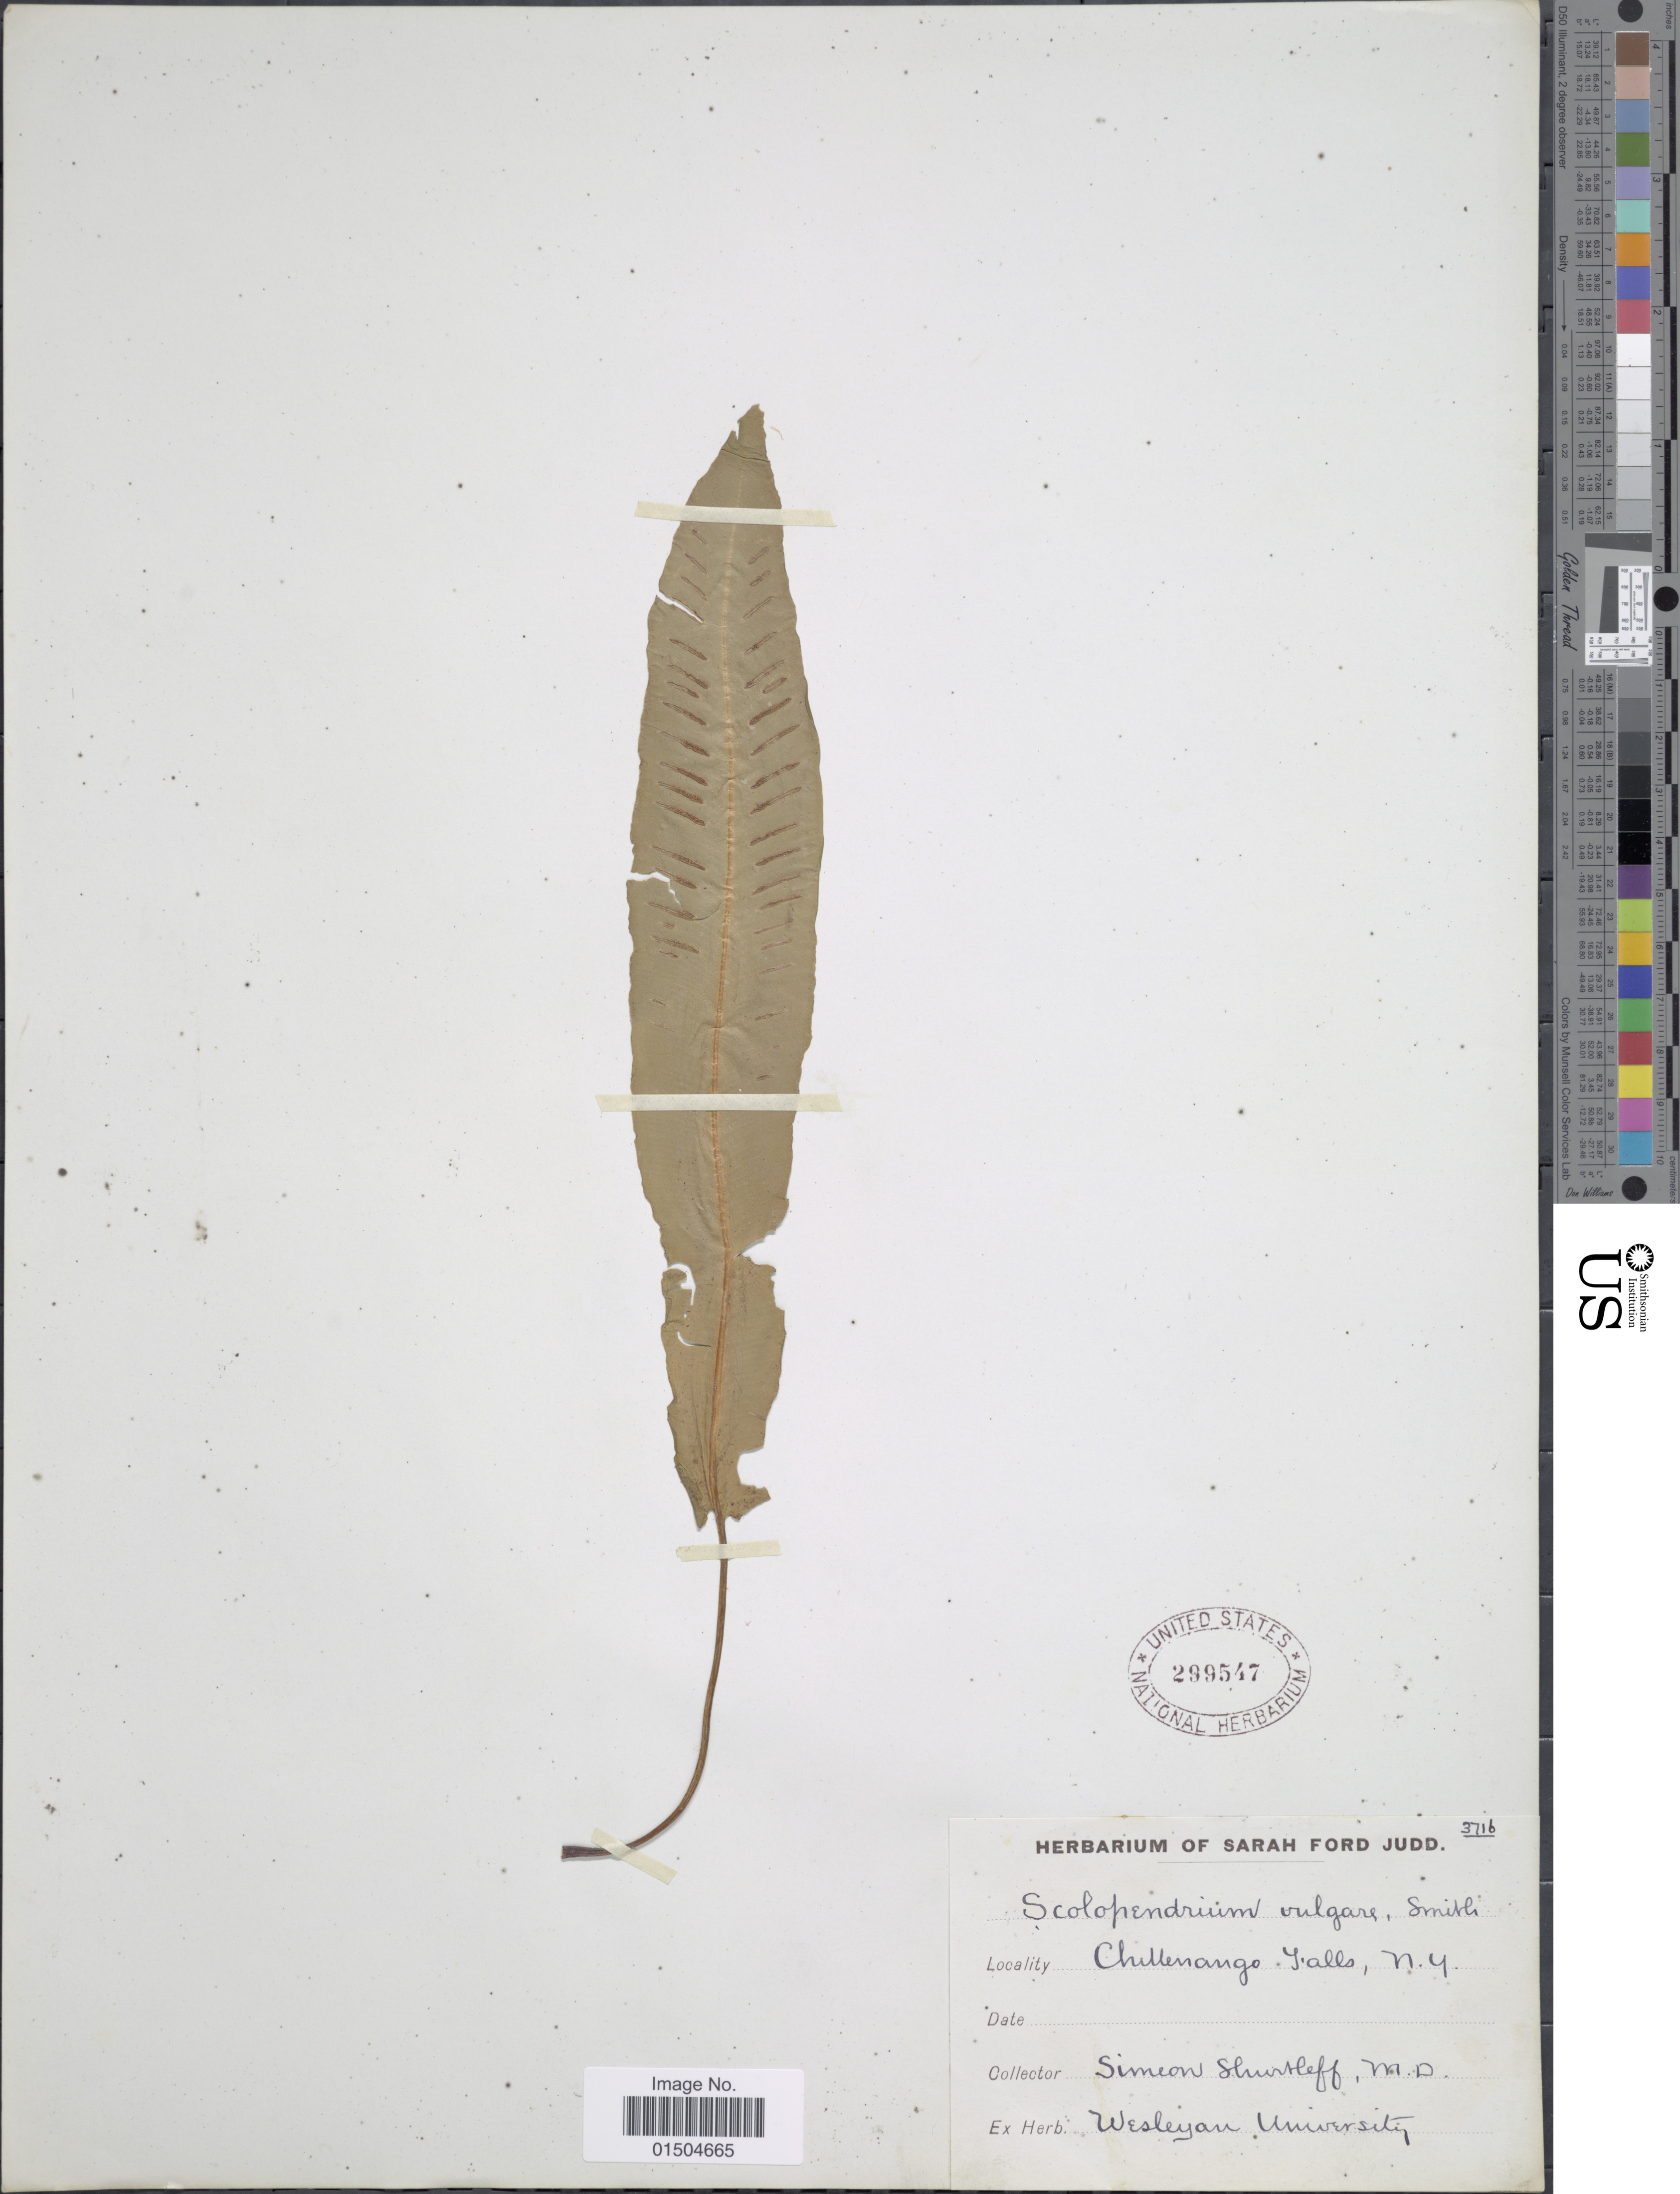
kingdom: Plantae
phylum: Tracheophyta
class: Polypodiopsida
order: Polypodiales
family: Aspleniaceae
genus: Asplenium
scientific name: Asplenium scolopendrium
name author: Sm.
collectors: S. Shurtleff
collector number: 3716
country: United States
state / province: New York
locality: Chittenango Falls.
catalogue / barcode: US 299547